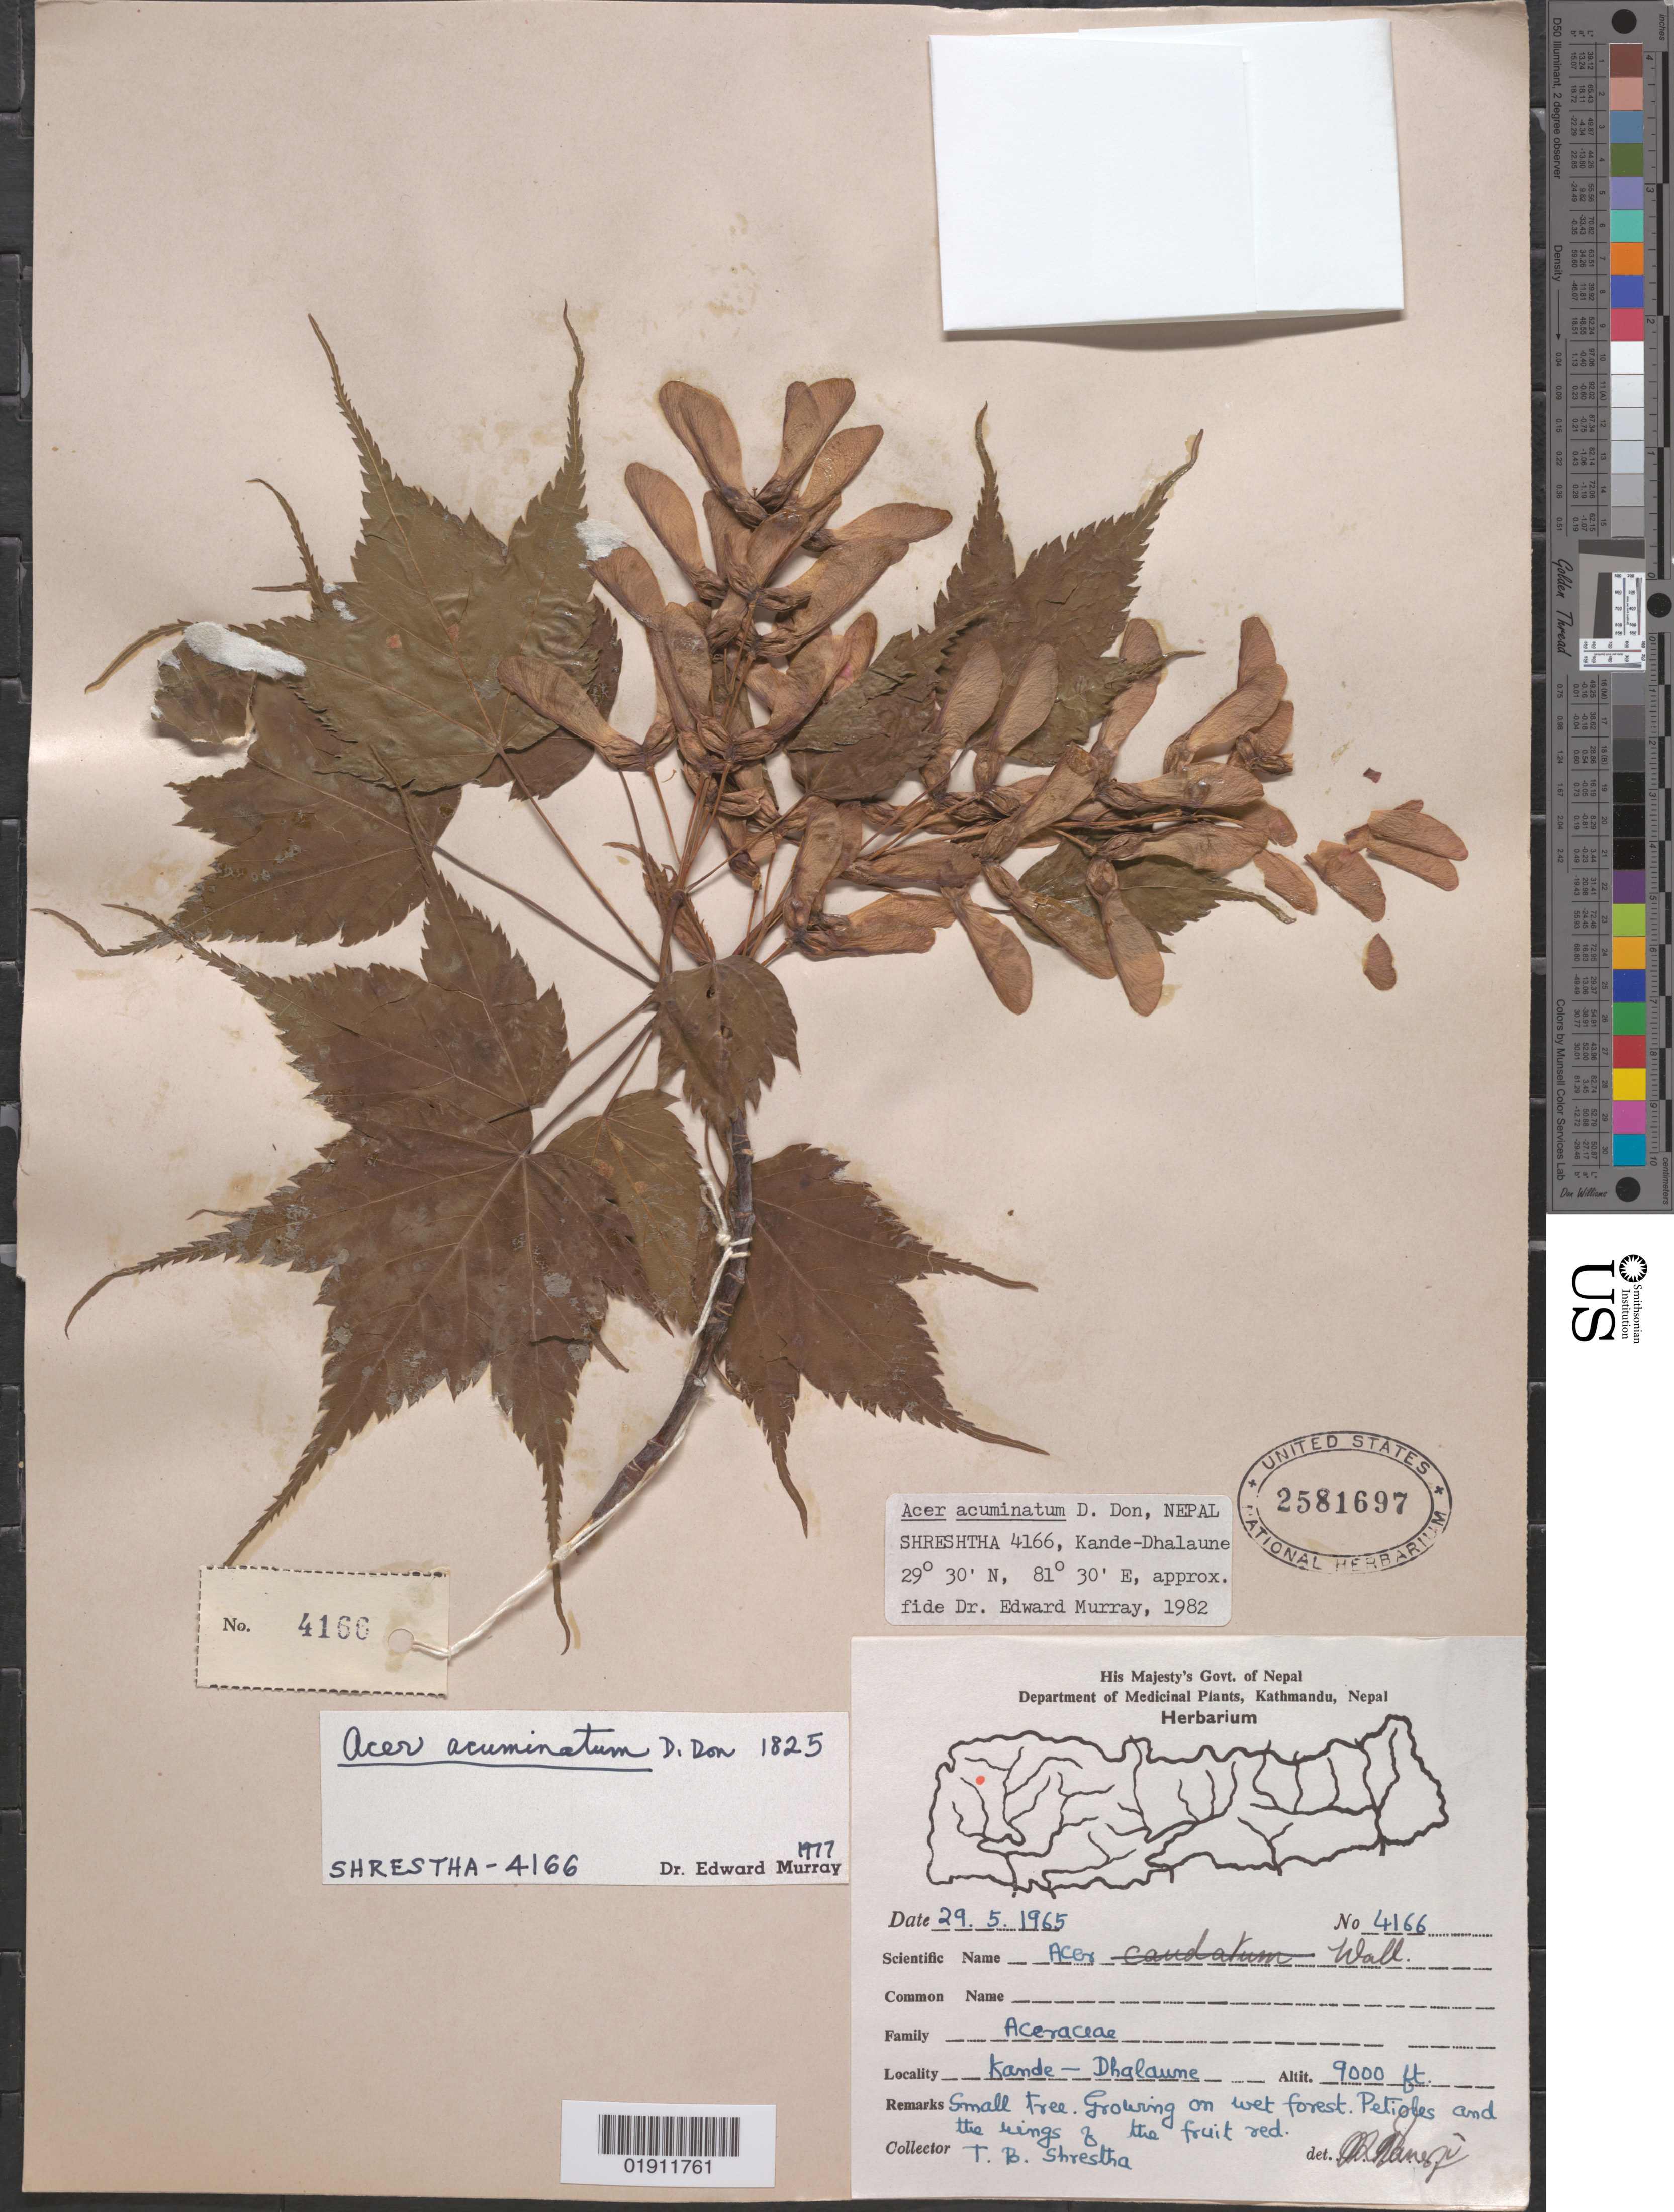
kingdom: Plantae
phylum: Tracheophyta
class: Magnoliopsida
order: Sapindales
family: Sapindaceae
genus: Acer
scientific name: Acer acuminatum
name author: Wall. ex D. Don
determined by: Murray, Edward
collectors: T. B. Shrestha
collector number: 4166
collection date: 1965-05-29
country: Nepal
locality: Kande - Dhalaume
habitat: Growing in wet forest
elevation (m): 2743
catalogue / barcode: US 2581697